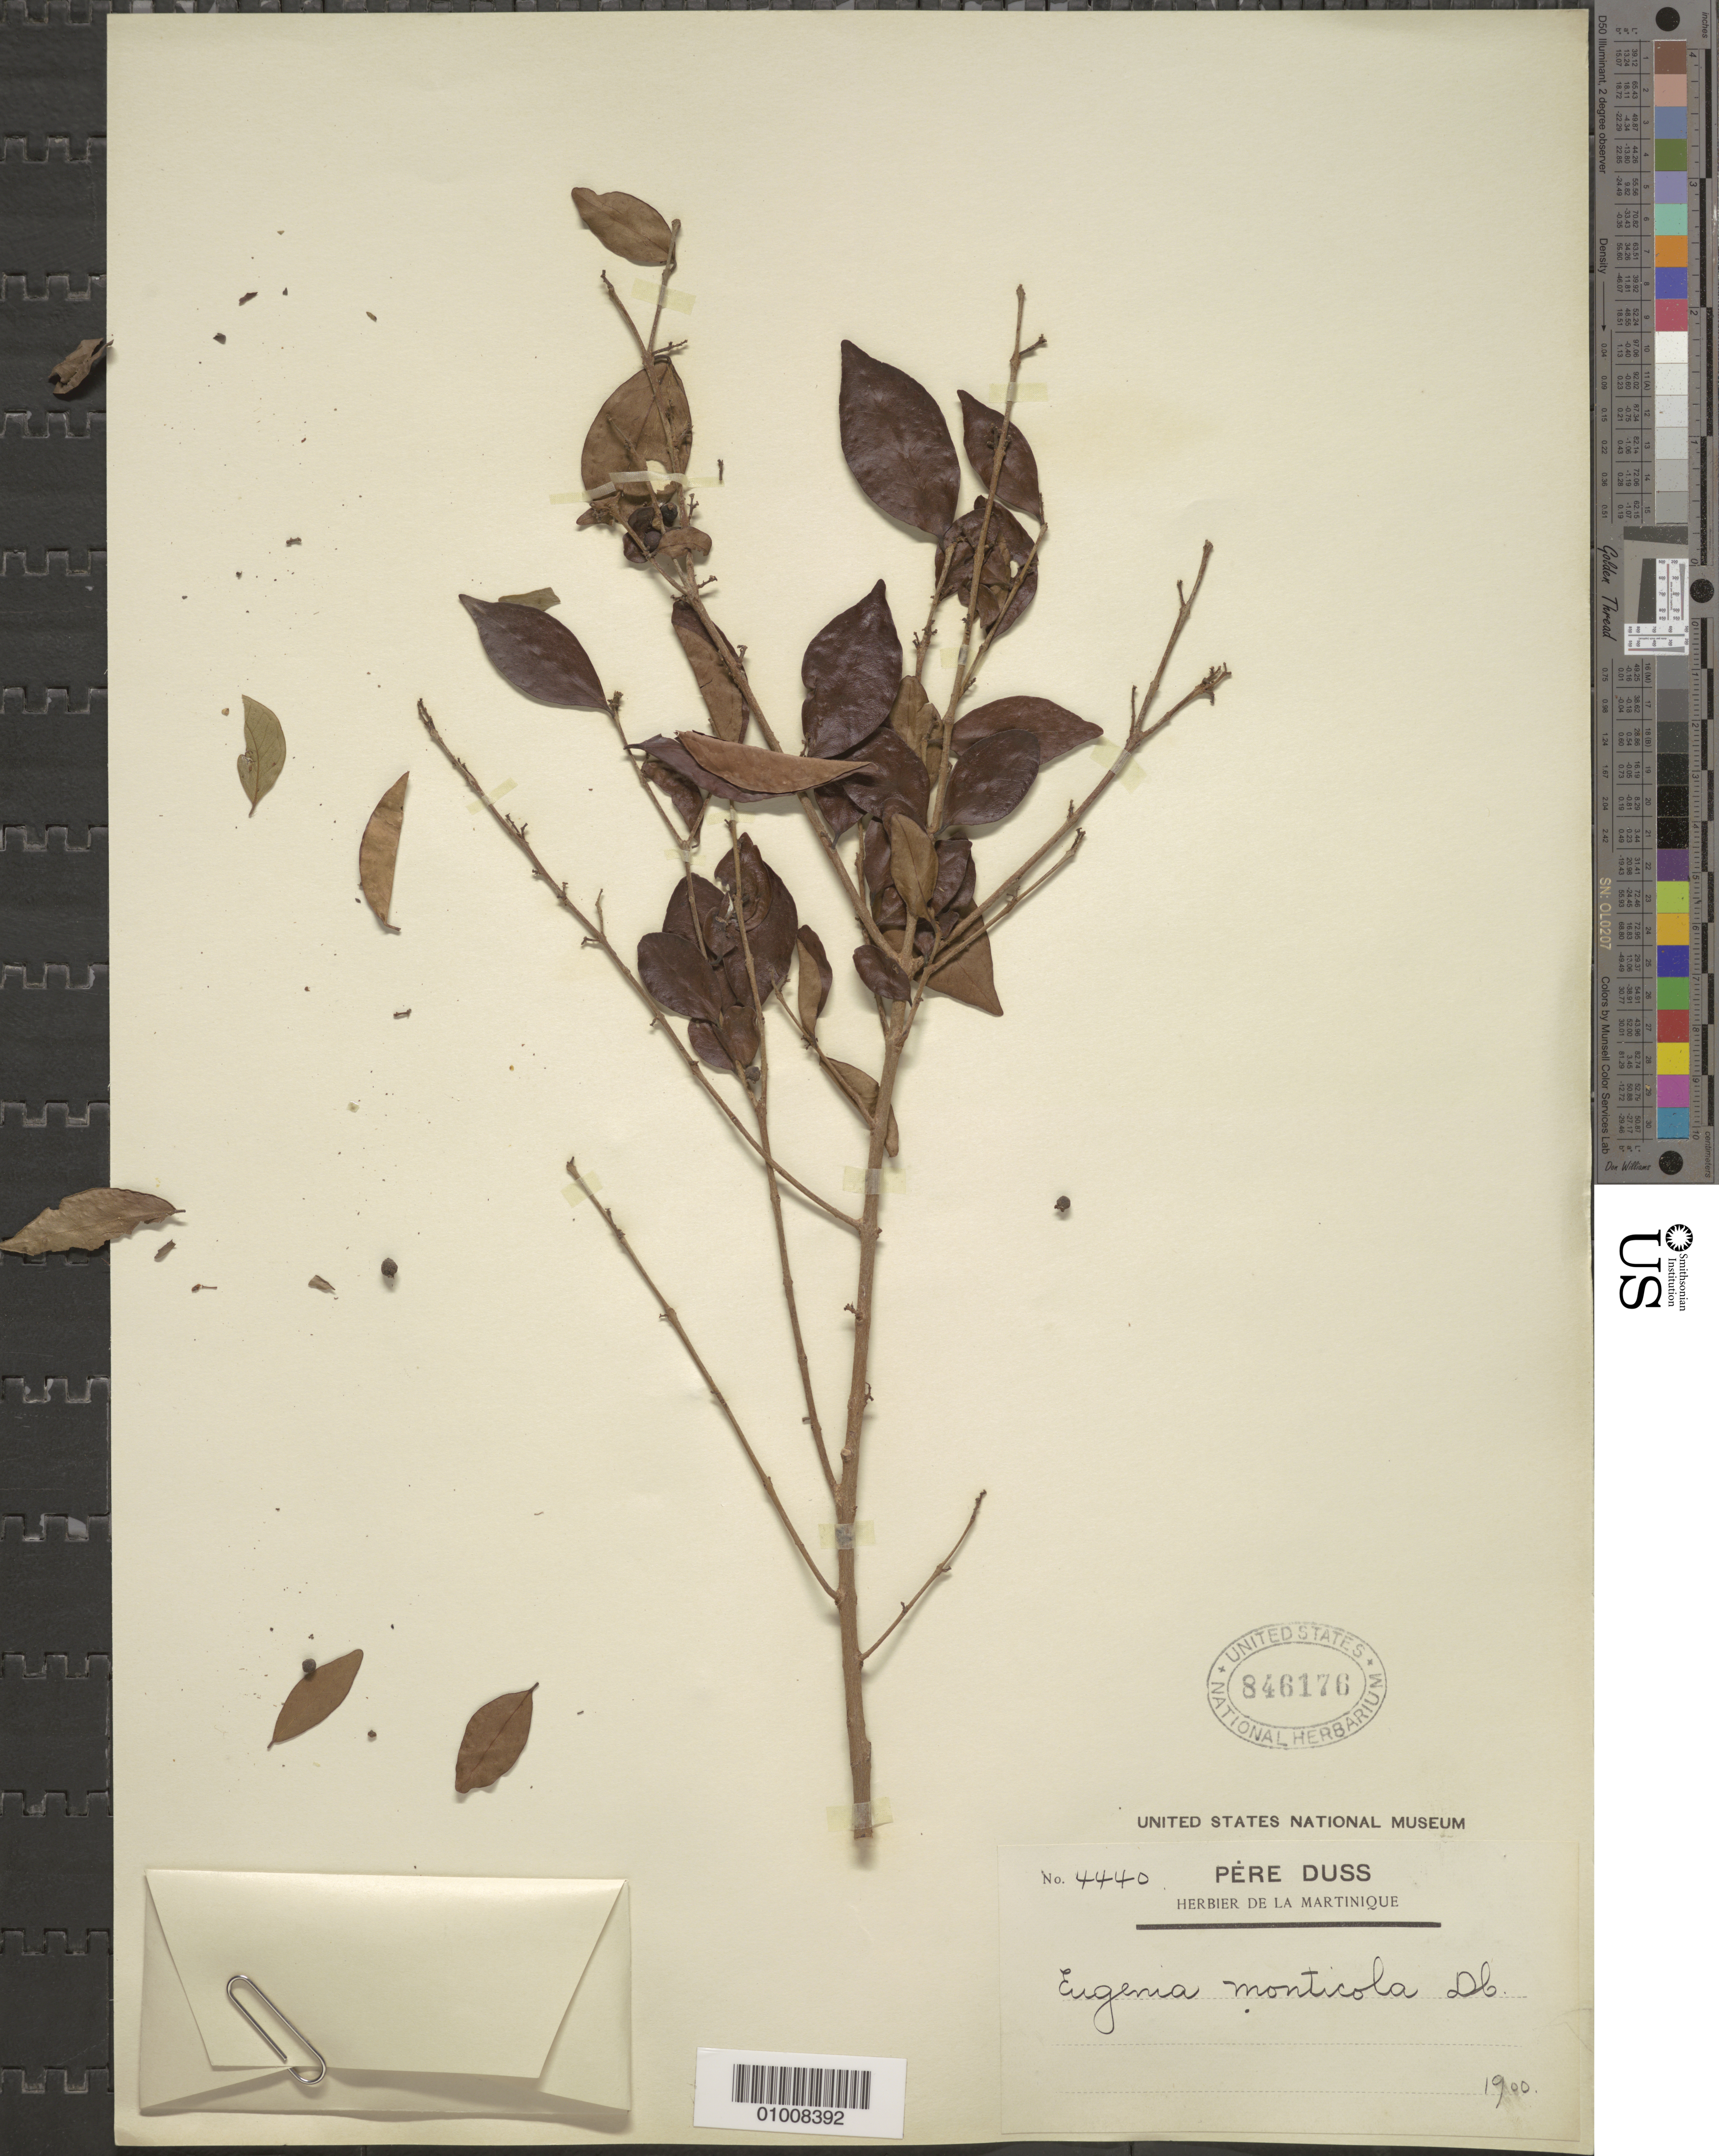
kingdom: Plantae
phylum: Tracheophyta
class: Magnoliopsida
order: Myrtales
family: Myrtaceae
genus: Eugenia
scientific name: Eugenia monticola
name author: (Sw.) DC.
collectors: Père Duss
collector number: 4440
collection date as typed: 1900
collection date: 1900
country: Martinique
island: Martinique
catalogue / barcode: US 846176